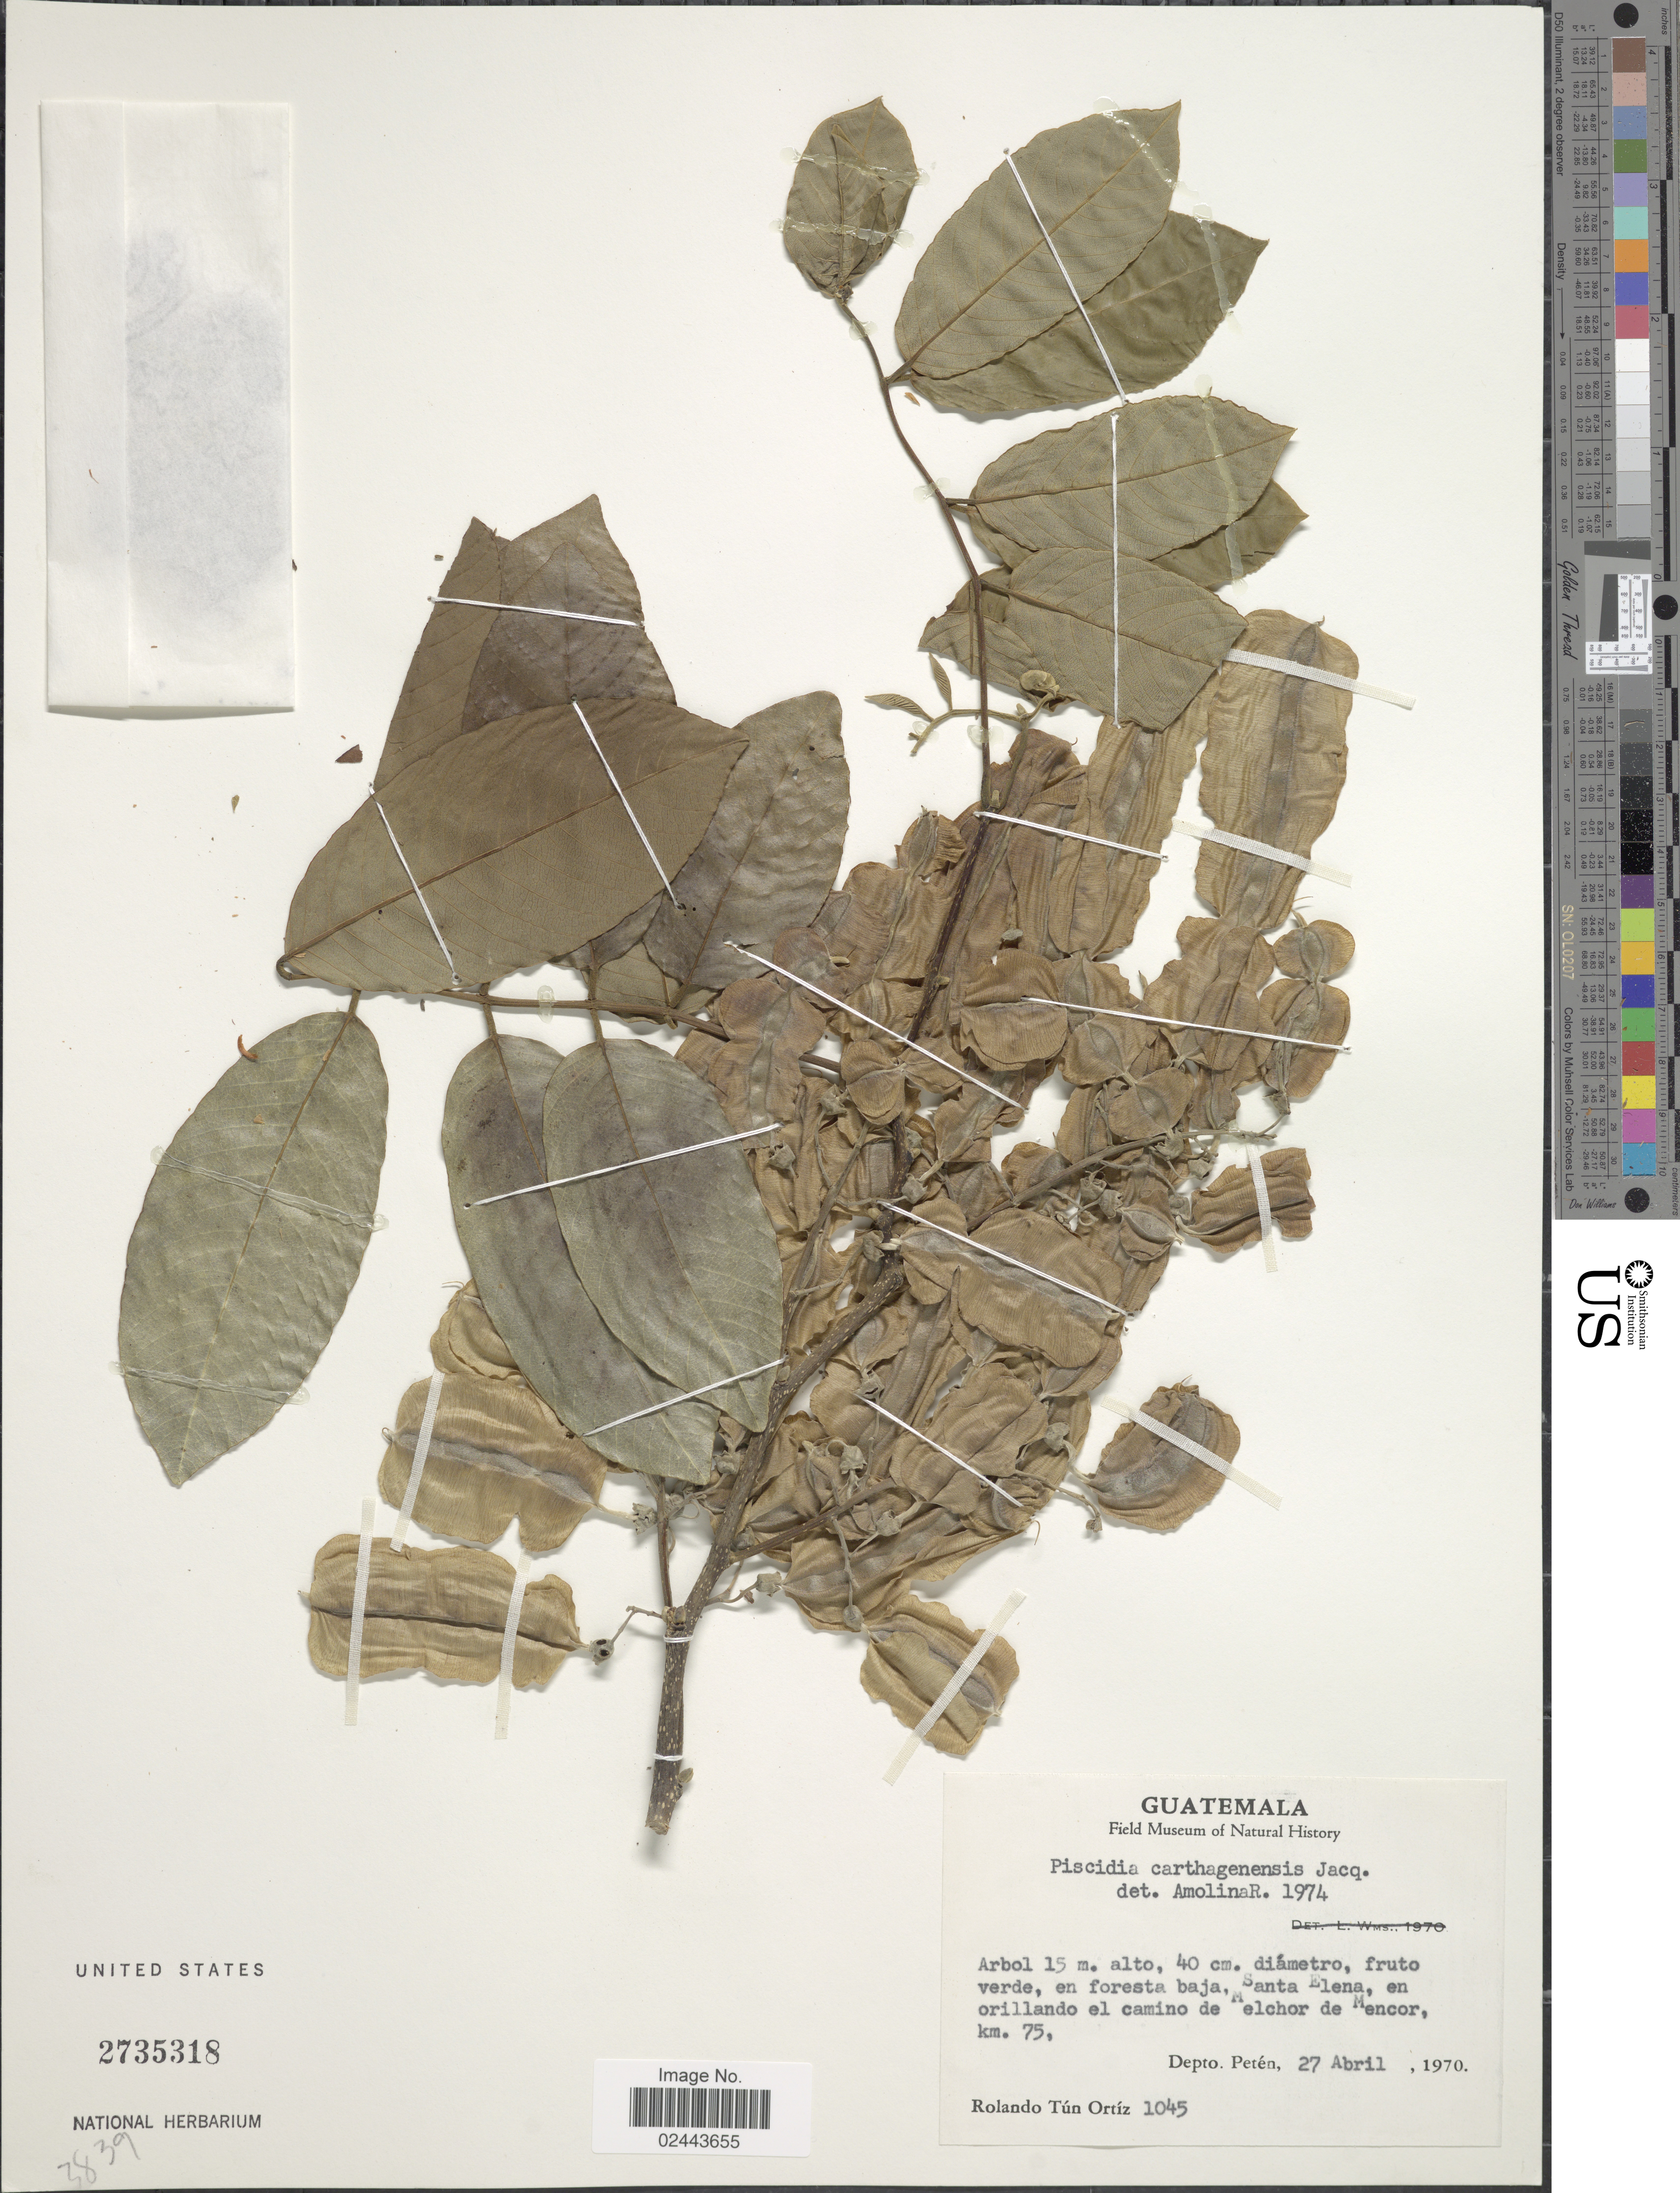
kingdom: Plantae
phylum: Tracheophyta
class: Magnoliopsida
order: Fabales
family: Fabaceae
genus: Piscidia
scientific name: Piscidia carthagenensis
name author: Jacq.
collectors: R. T. Ortíz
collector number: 1045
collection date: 1970-04-27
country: Guatemala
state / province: El Petén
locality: En foresta baja, Santa Elena, en orillando el camino de Melchor de Mencor, km. 75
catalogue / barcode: US 2735318